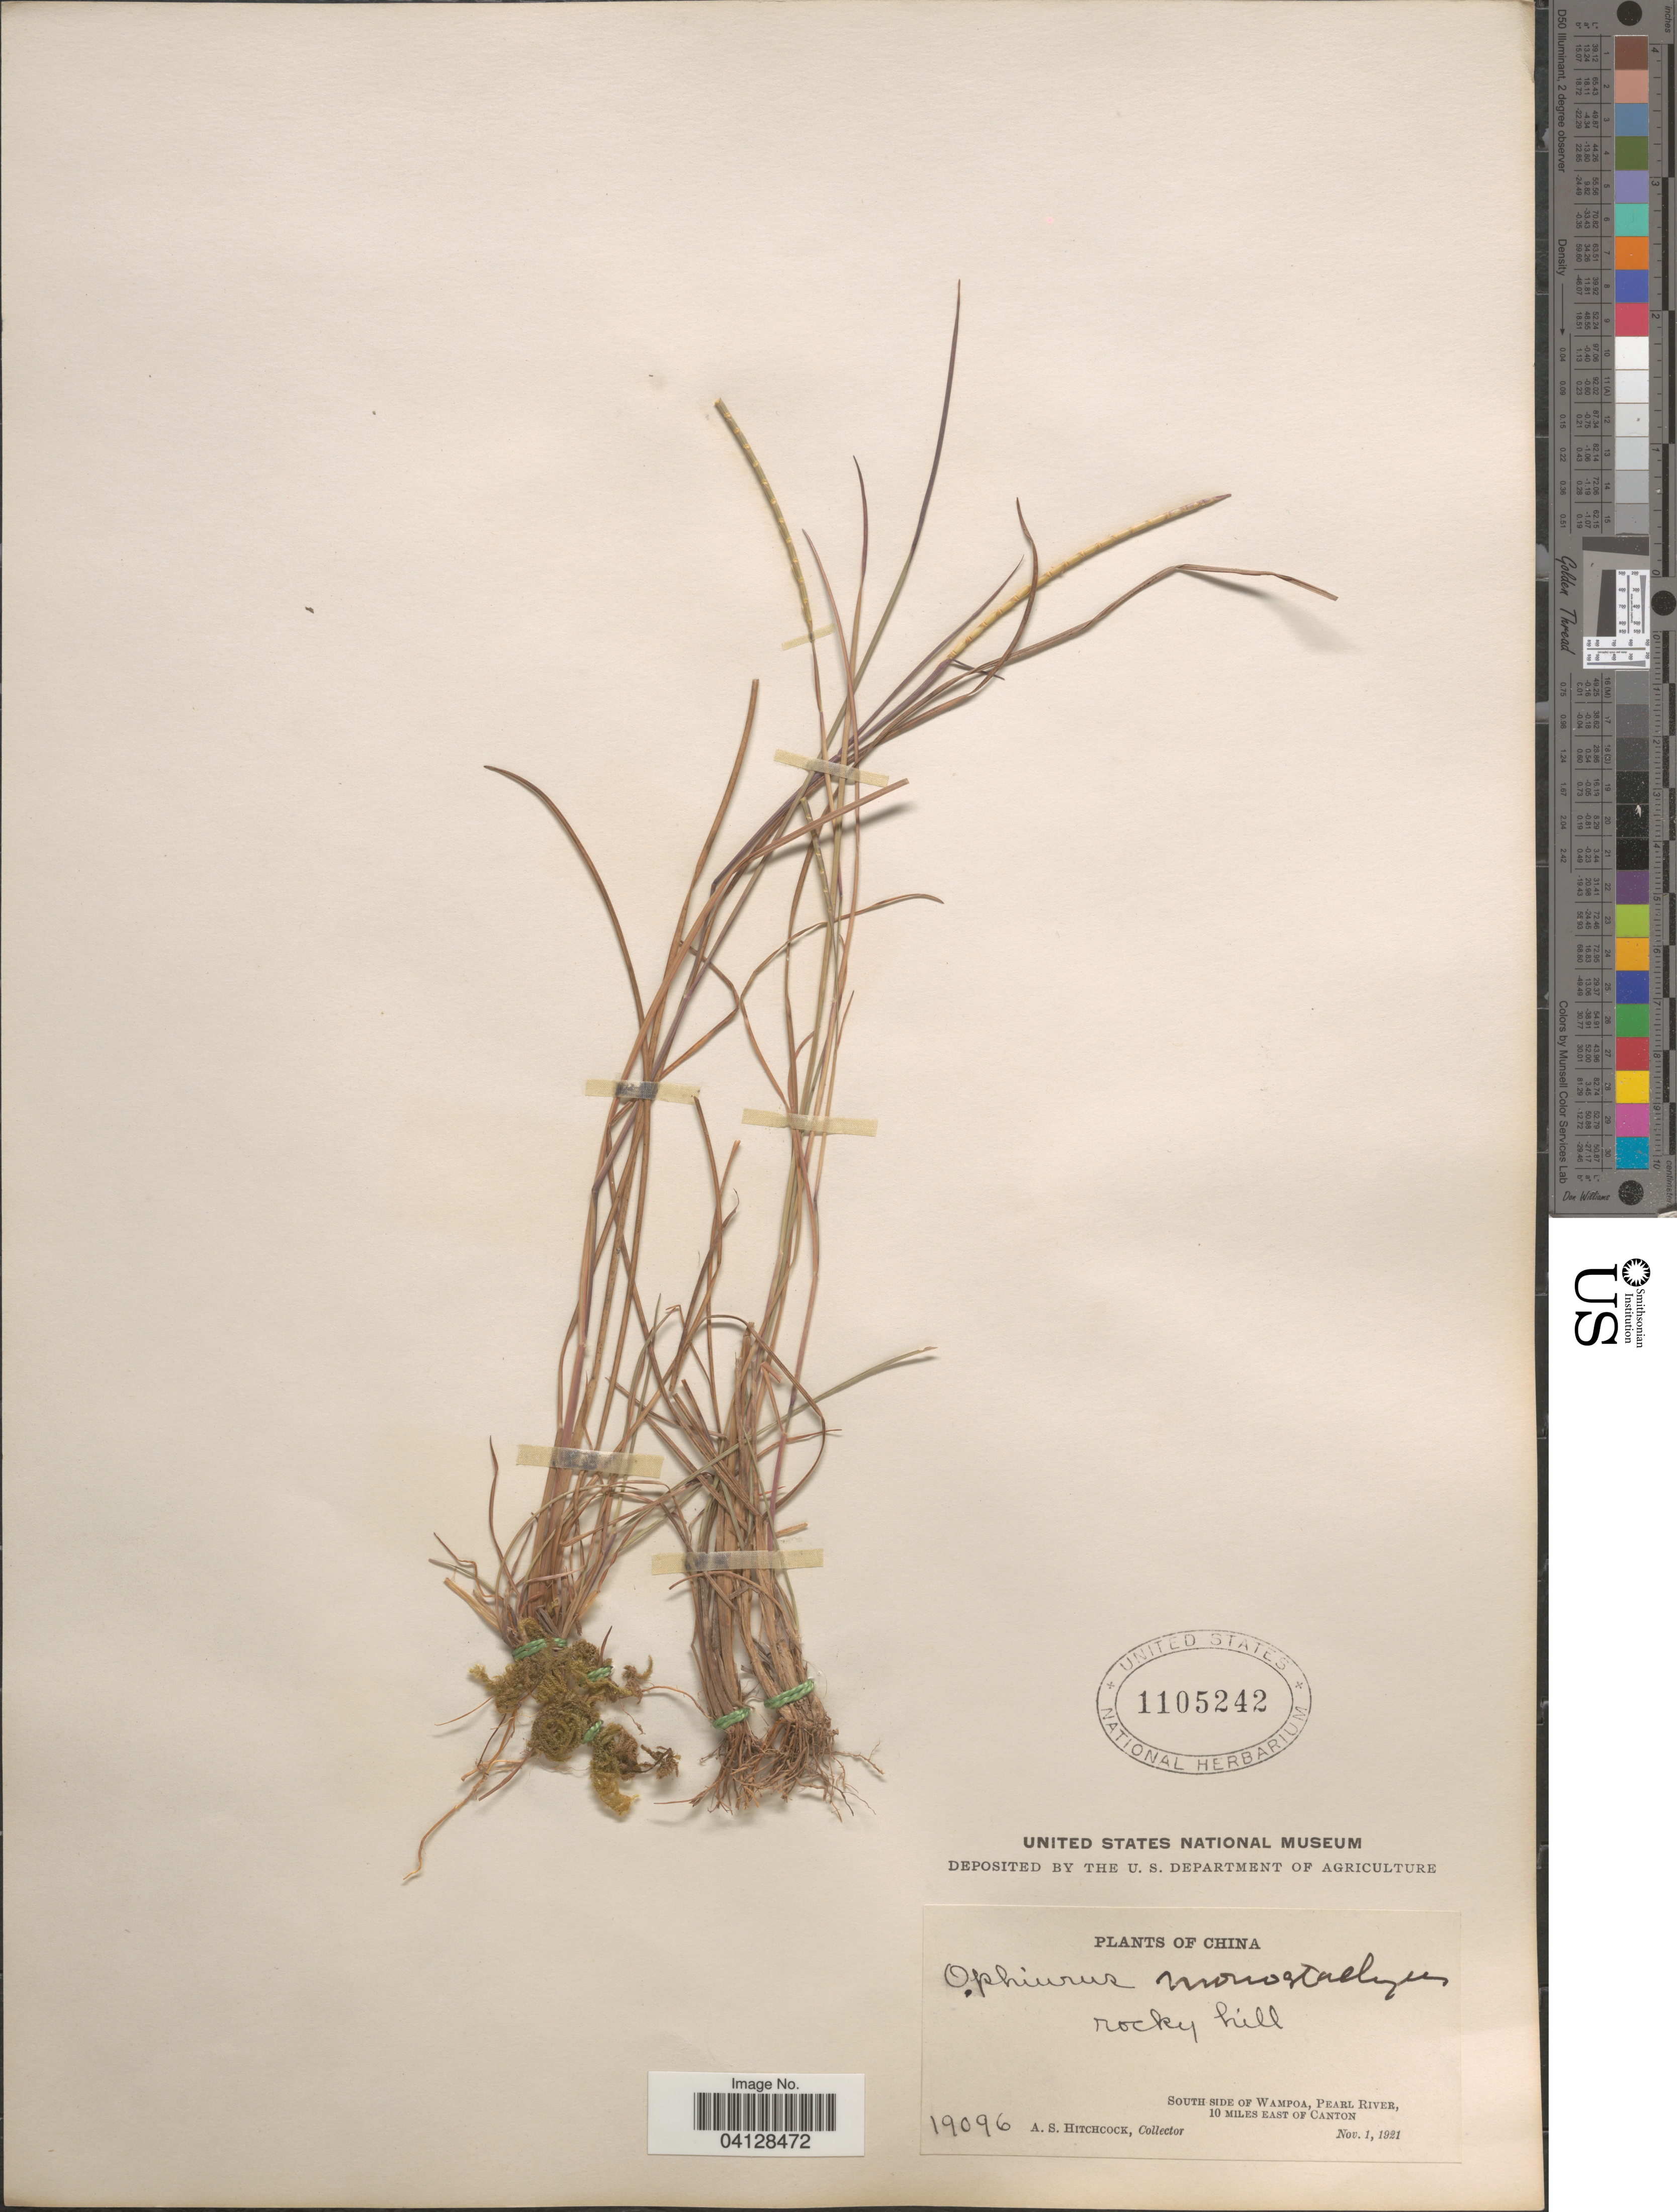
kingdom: Plantae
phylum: Tracheophyta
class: Liliopsida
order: Poales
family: Poaceae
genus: Ophiuros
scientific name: Ophiuros monostachyus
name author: J. Presl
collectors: A. S. Hitchcock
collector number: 19096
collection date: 1921-11-01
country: China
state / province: Guangdong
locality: South side of Wampoa, Pearl River, 10 miles East of Canton.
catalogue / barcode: US 1105242